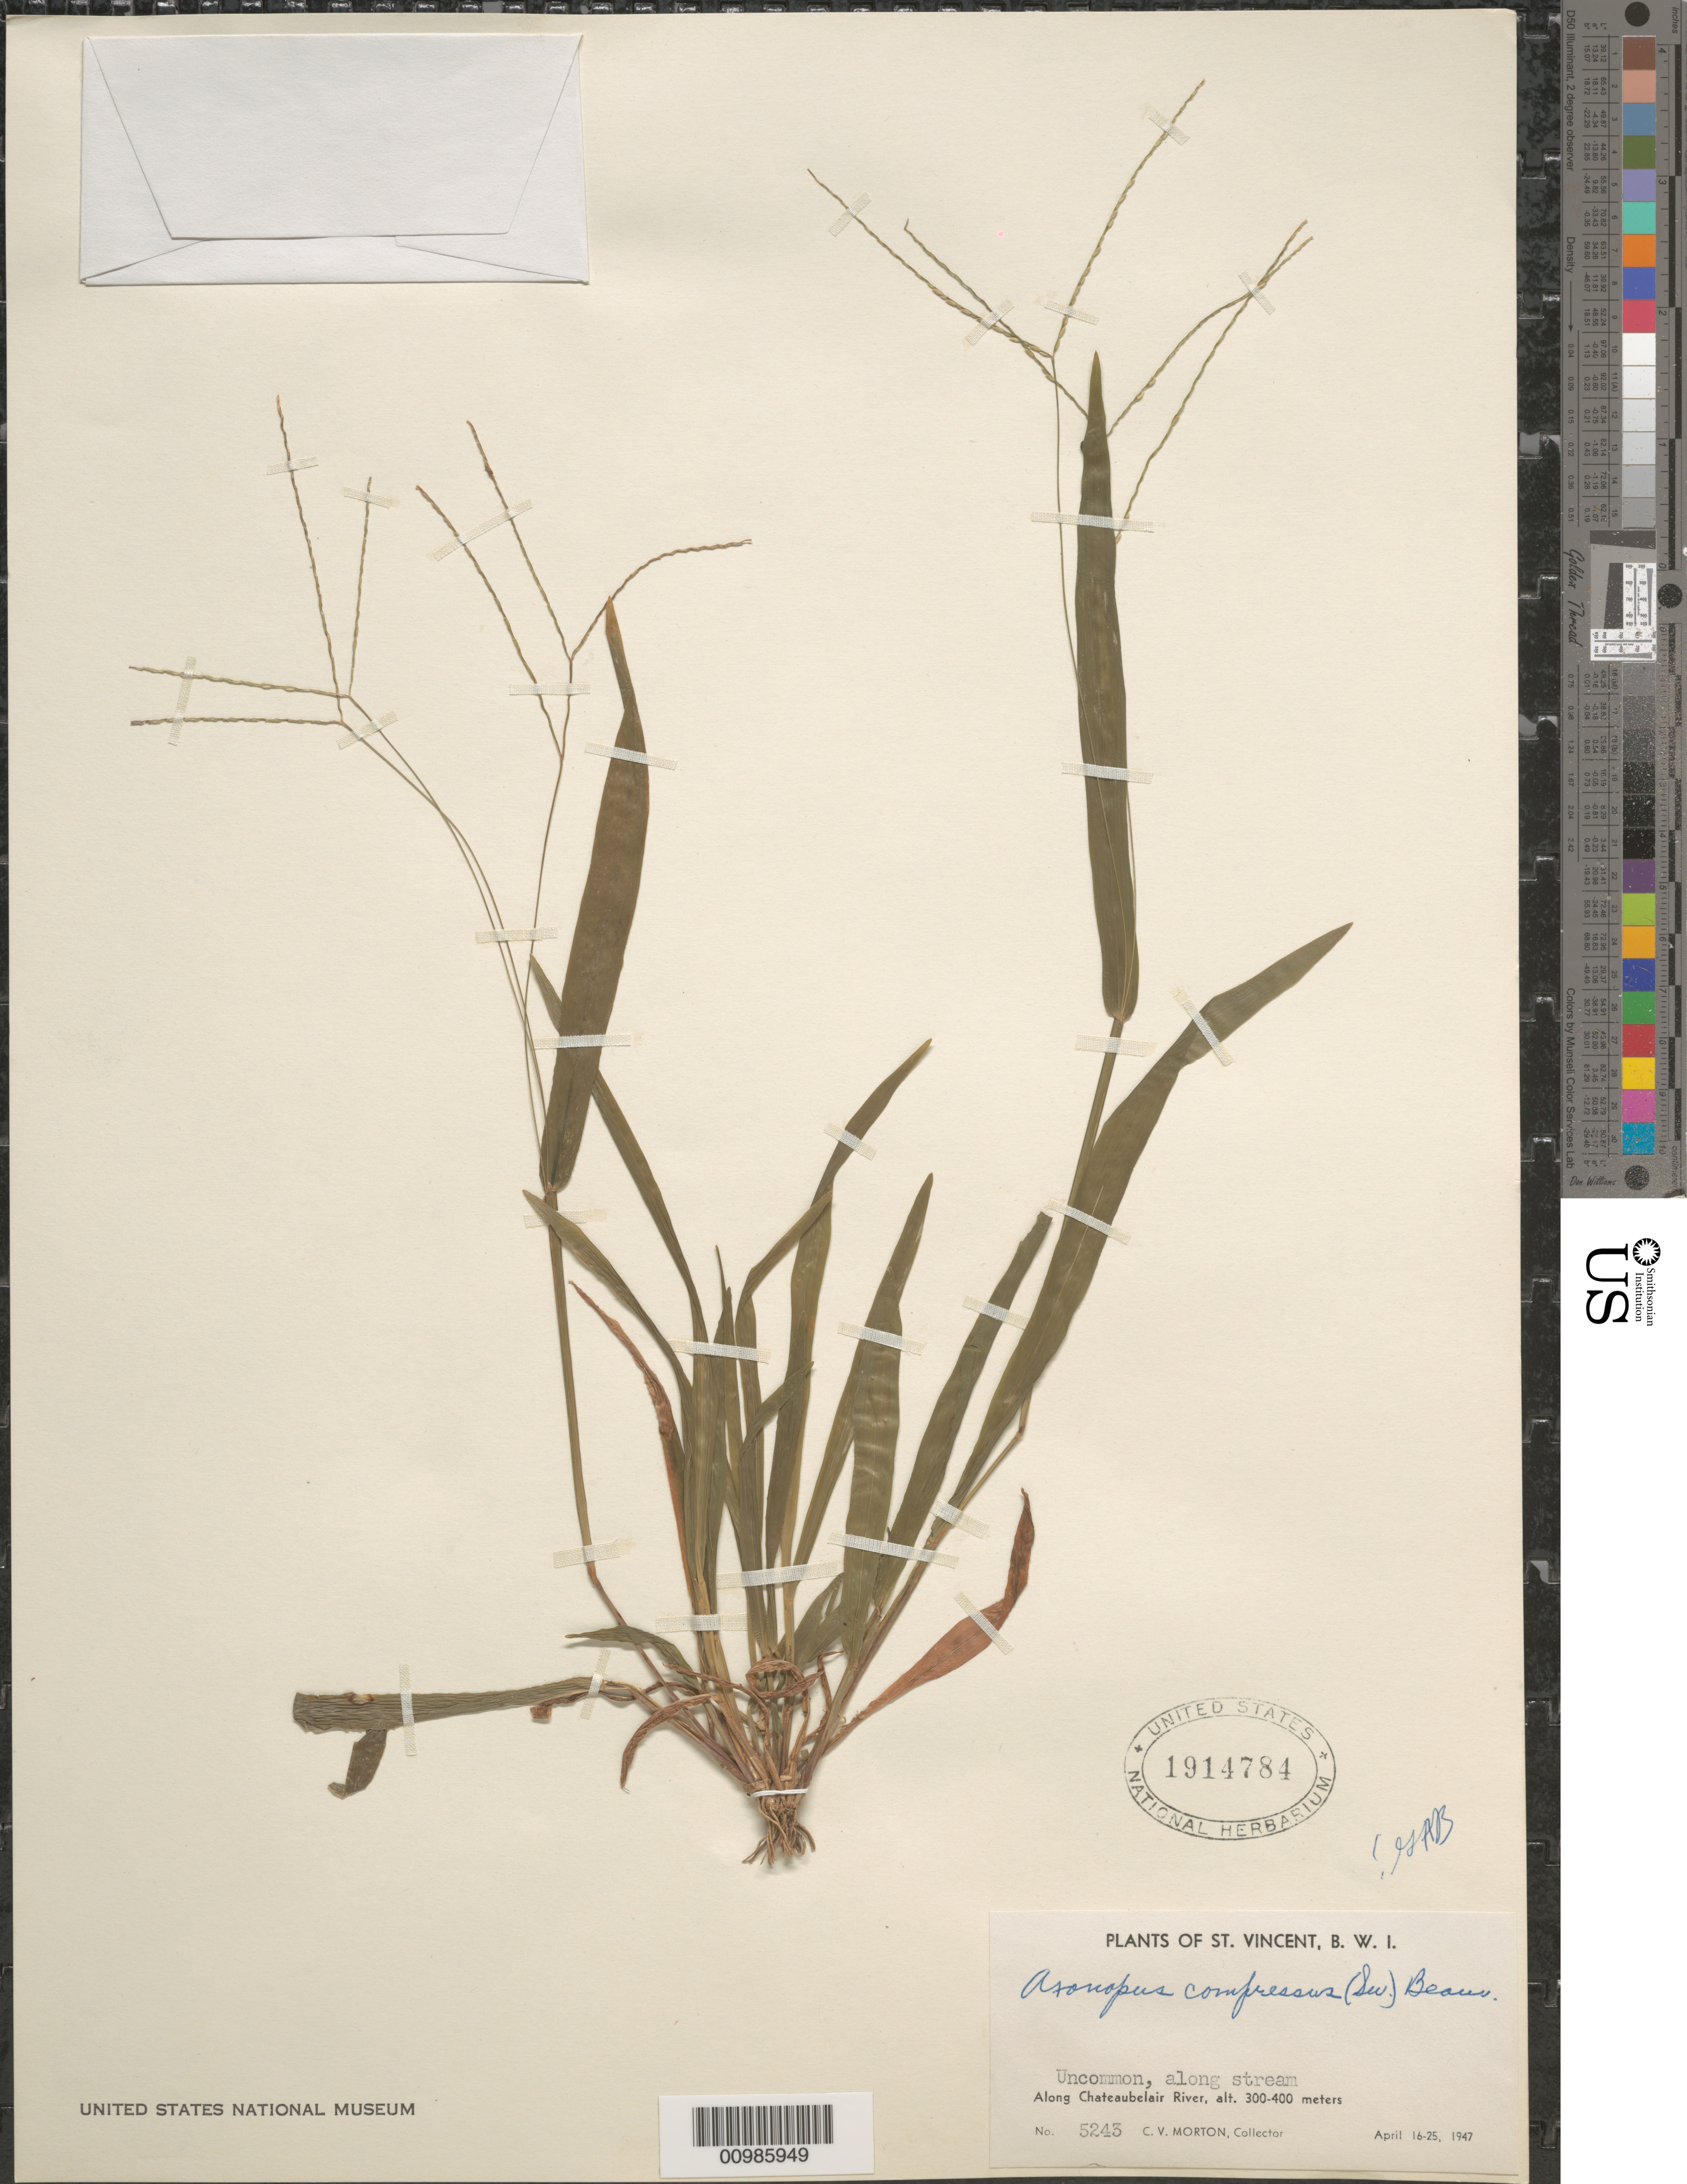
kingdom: Plantae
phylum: Tracheophyta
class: Liliopsida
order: Poales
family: Poaceae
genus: Axonopus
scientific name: Axonopus compressus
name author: (Sw.) P. Beauv.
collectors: C. V. Morton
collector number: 5243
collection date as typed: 16 Apr 1947 to25 Apr 1947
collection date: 1947-04-16/1947-04-25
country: St. Vincent - Grenadines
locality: Along Chateaubelair River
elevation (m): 300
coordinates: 0 N, 0 E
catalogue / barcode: US 1914784